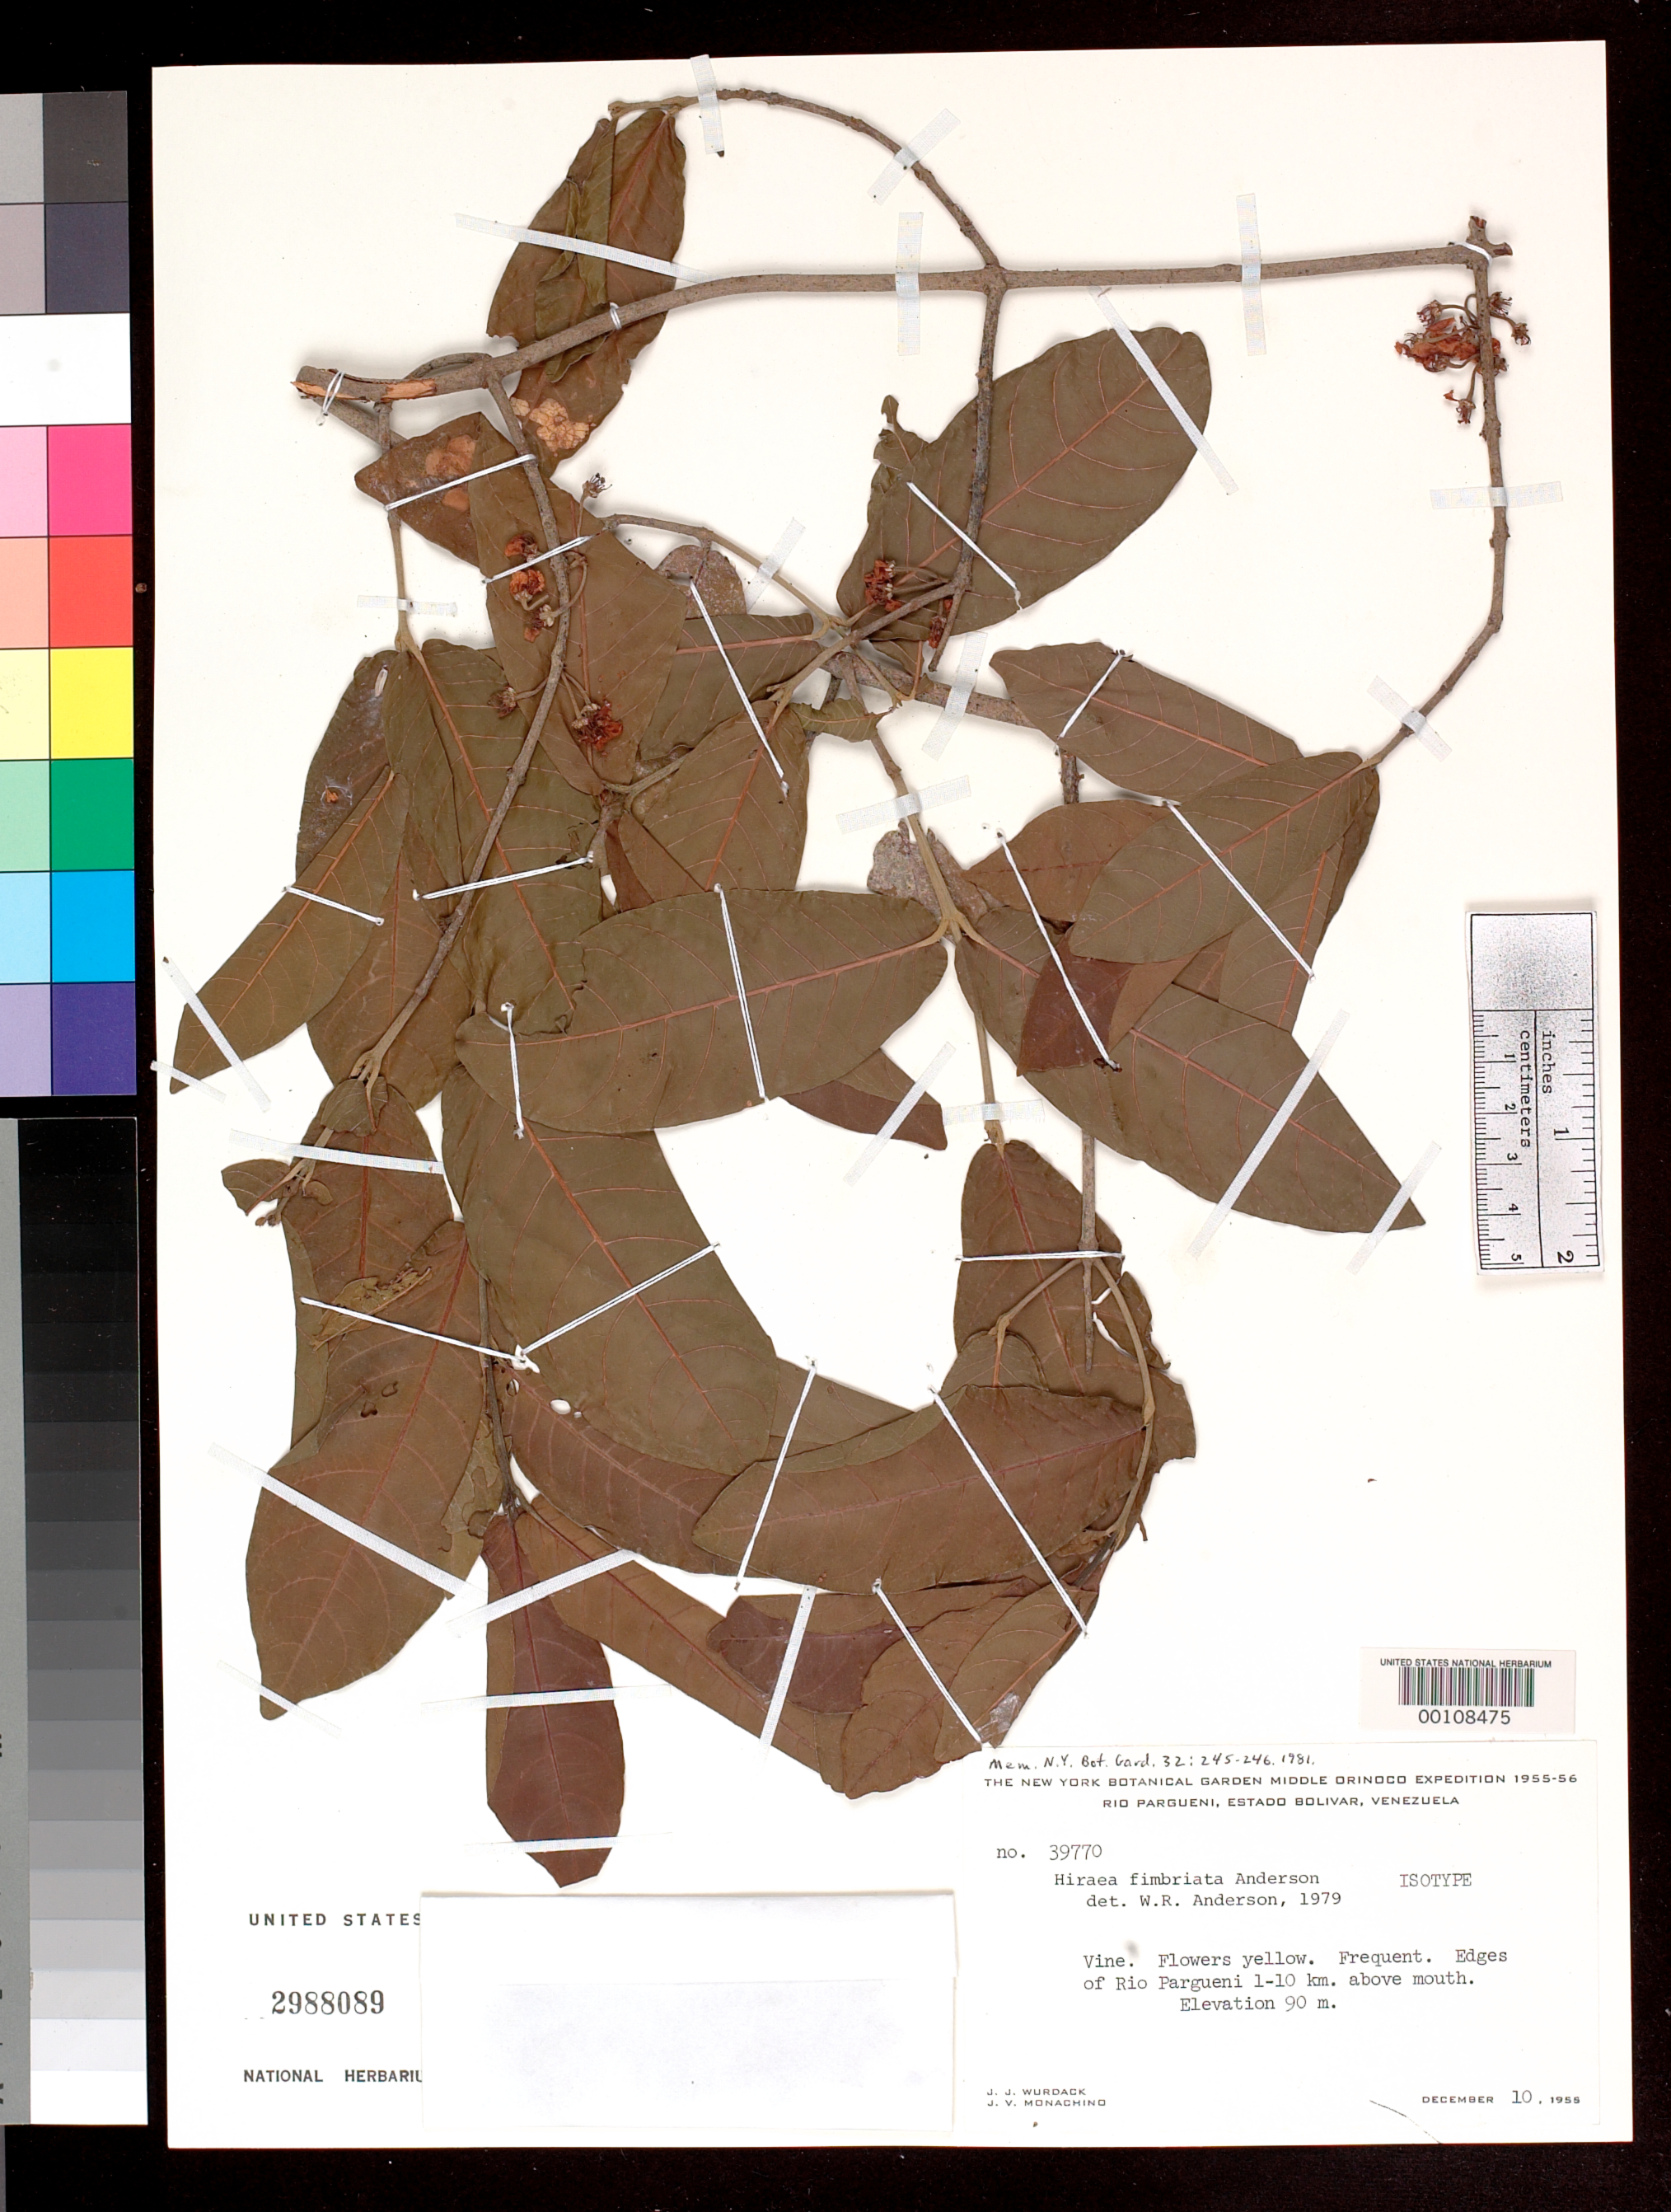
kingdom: Plantae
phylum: Tracheophyta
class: Magnoliopsida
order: Malpighiales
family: Malpighiaceae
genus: Hiraea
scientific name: Hiraea fimbriata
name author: W.R. Anderson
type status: Isotype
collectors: J. J. Wurdack & J. V. Monachino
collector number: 39770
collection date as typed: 10 Dec 1955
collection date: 1955-12-10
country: Venezuela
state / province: Bolivar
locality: Rio Pargueni.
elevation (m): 90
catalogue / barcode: US 2988089